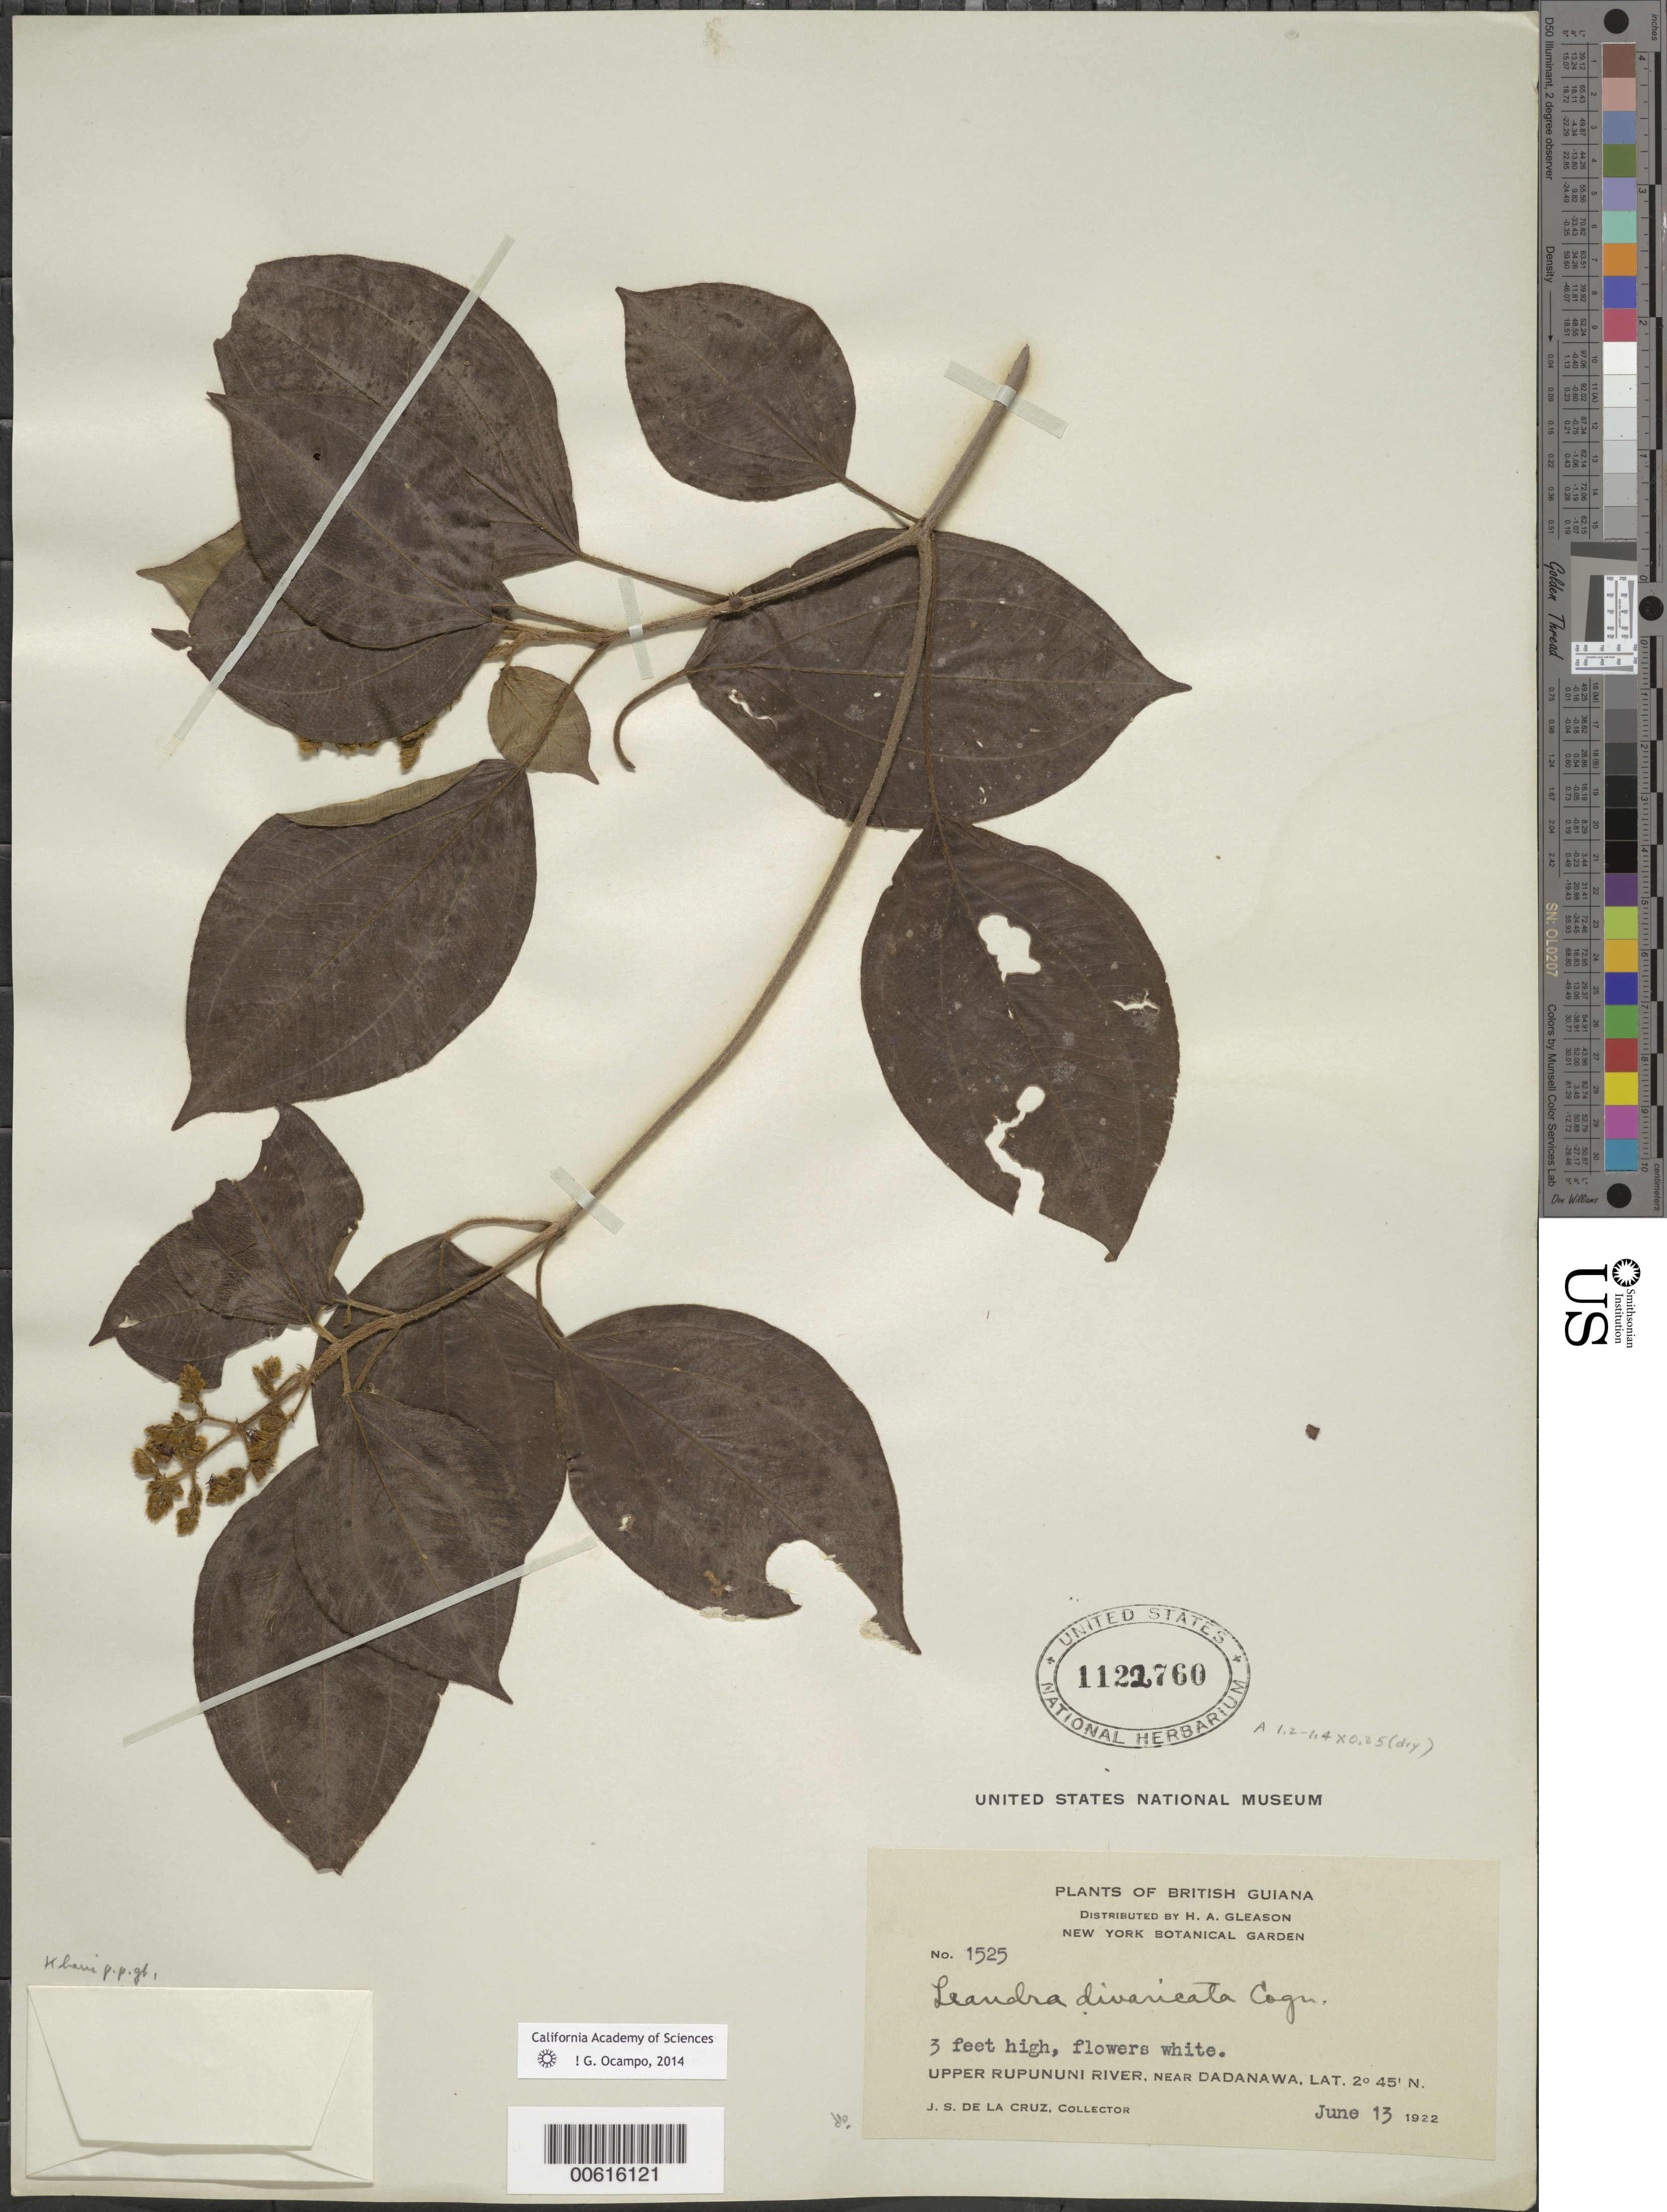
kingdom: Plantae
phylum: Tracheophyta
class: Magnoliopsida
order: Myrtales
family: Melastomataceae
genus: Leandra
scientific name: Leandra divaricata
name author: (Naudin) Cogn.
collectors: J. S. de la Cruz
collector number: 1969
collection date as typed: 13-Jun-22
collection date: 1922-06-13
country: Guyana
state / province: U. Takutu-U. Essequibo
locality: Dadanawa, vic., upper Rupununi R.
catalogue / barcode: US 1122760